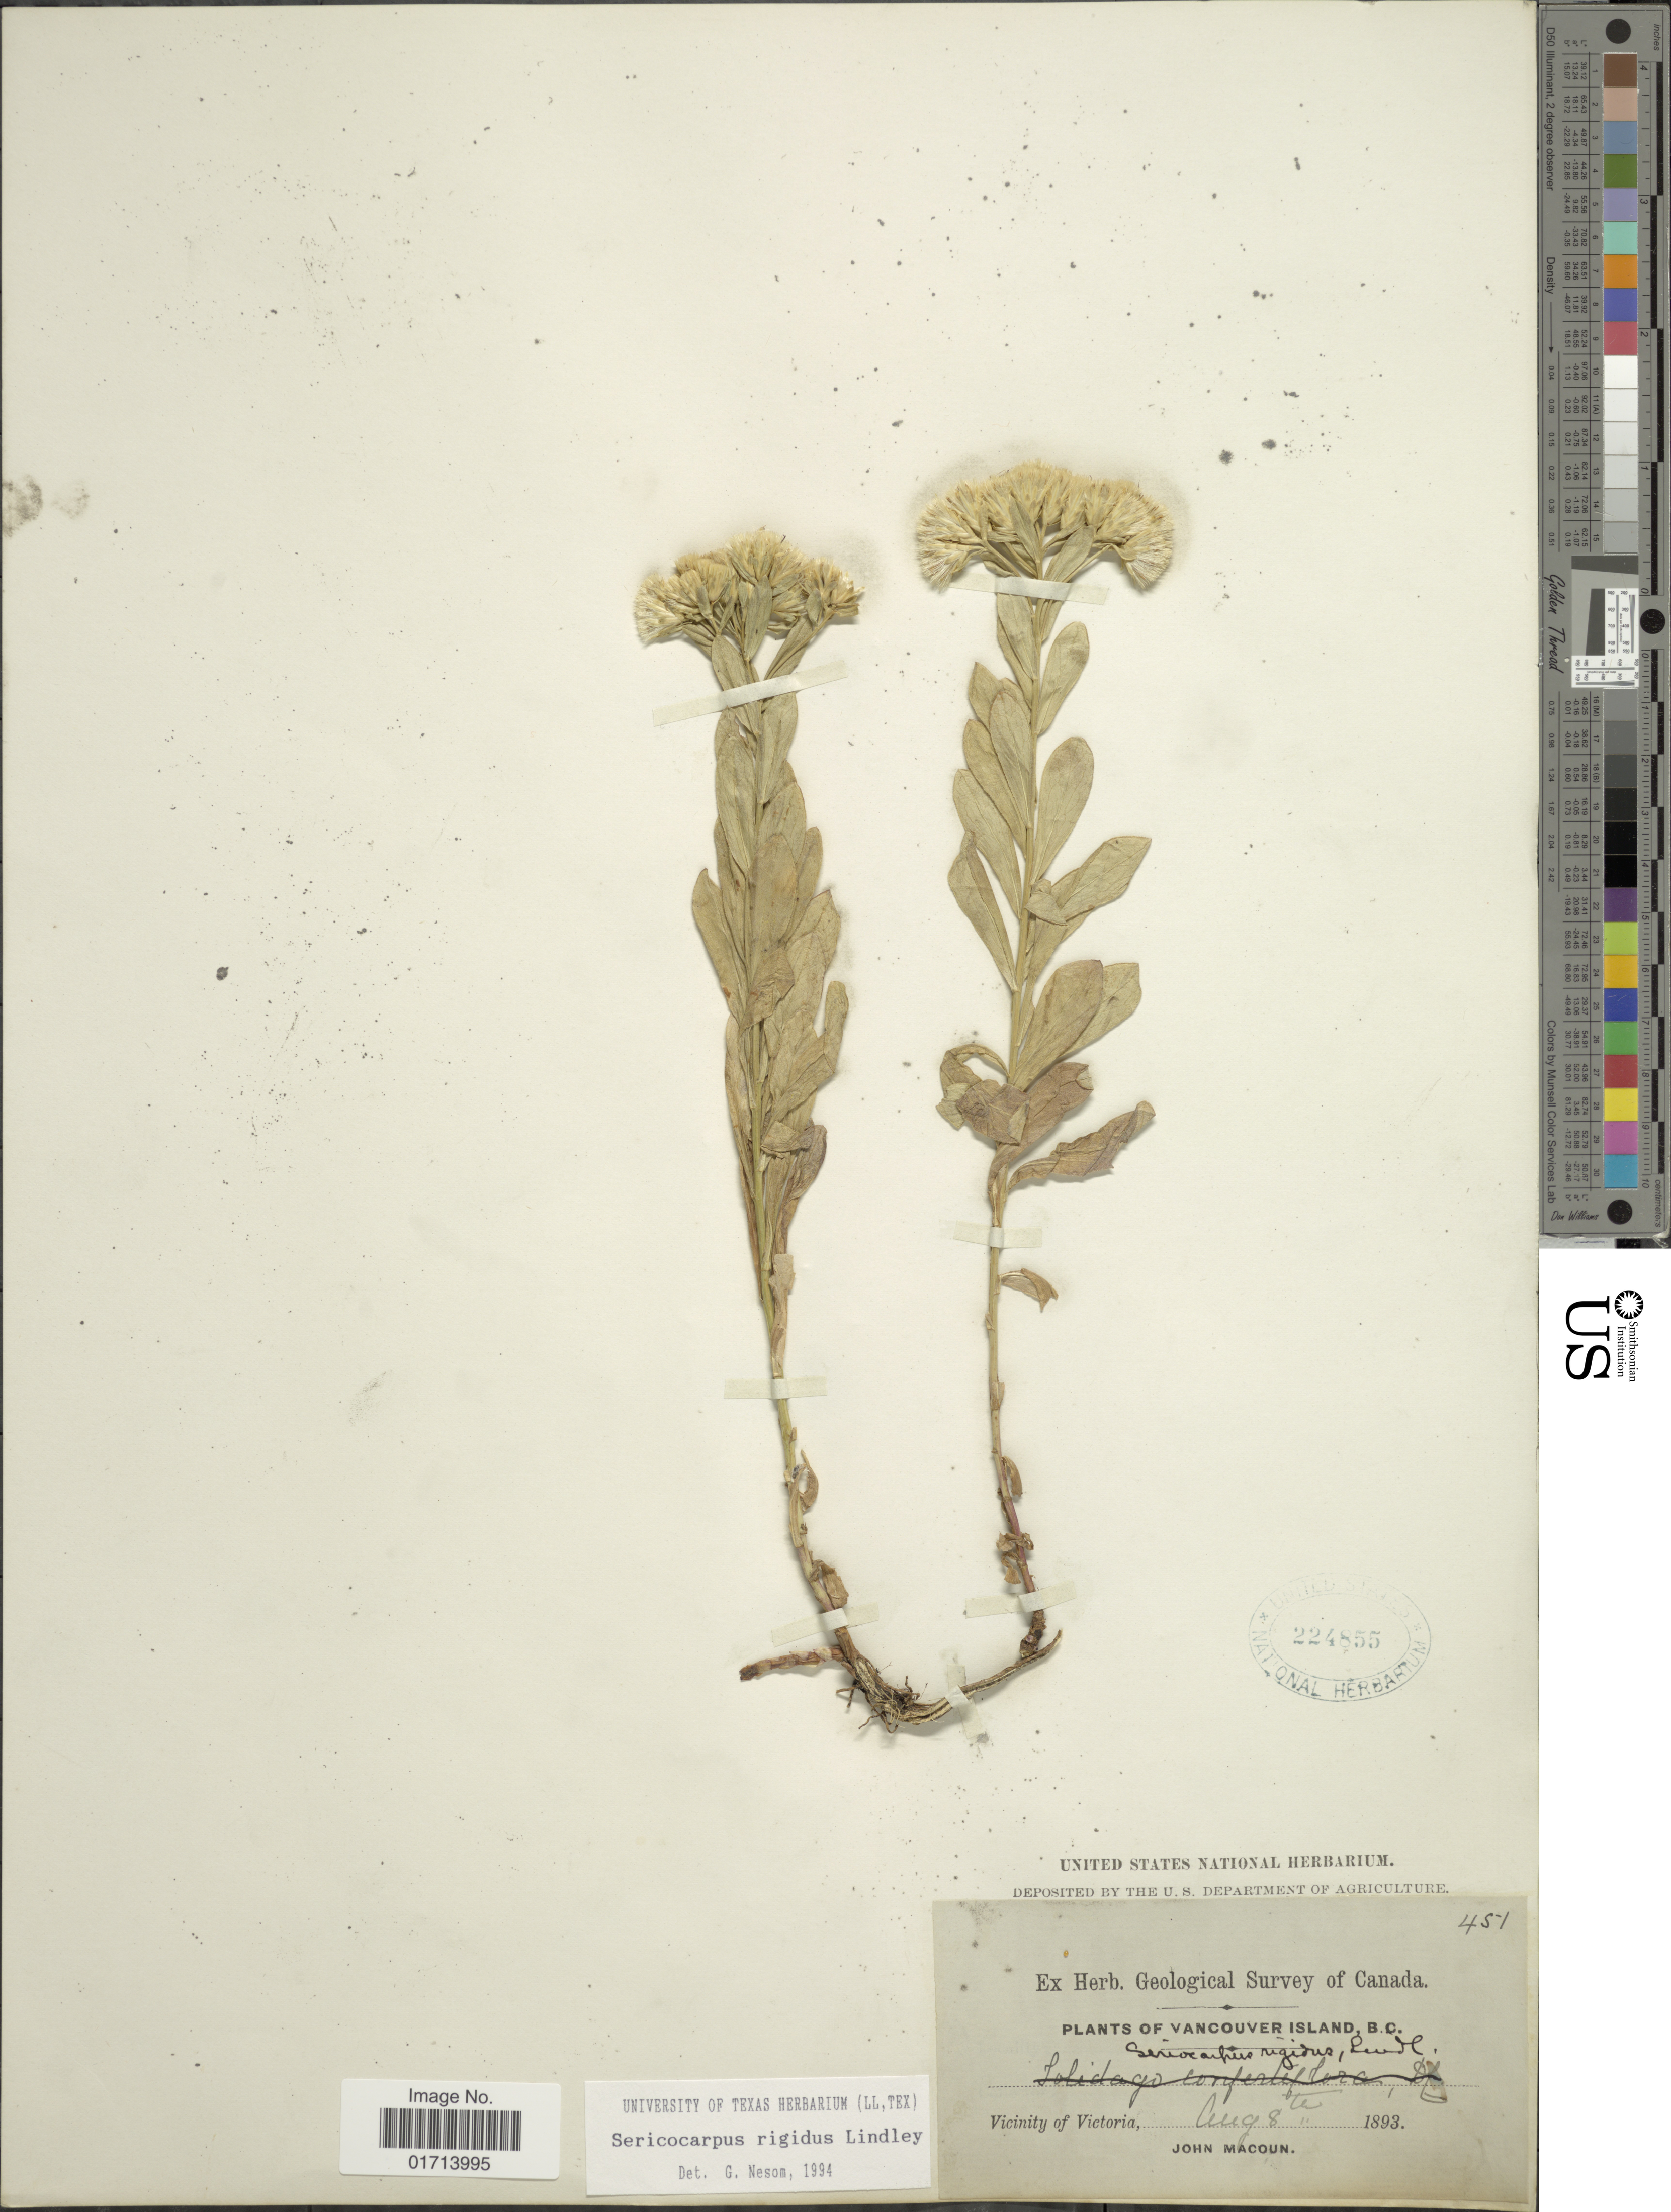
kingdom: Plantae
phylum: Tracheophyta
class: Magnoliopsida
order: Asterales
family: Asteraceae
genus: Sericocarpus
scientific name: Sericocarpus rigidus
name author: (Müll. Arg.) Müll. Arg.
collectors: J. Macoun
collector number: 451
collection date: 1893-08-08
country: Canada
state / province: British Columbia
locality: Vancouver Island, B. C., Vicinity of Victoria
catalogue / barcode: US 224855